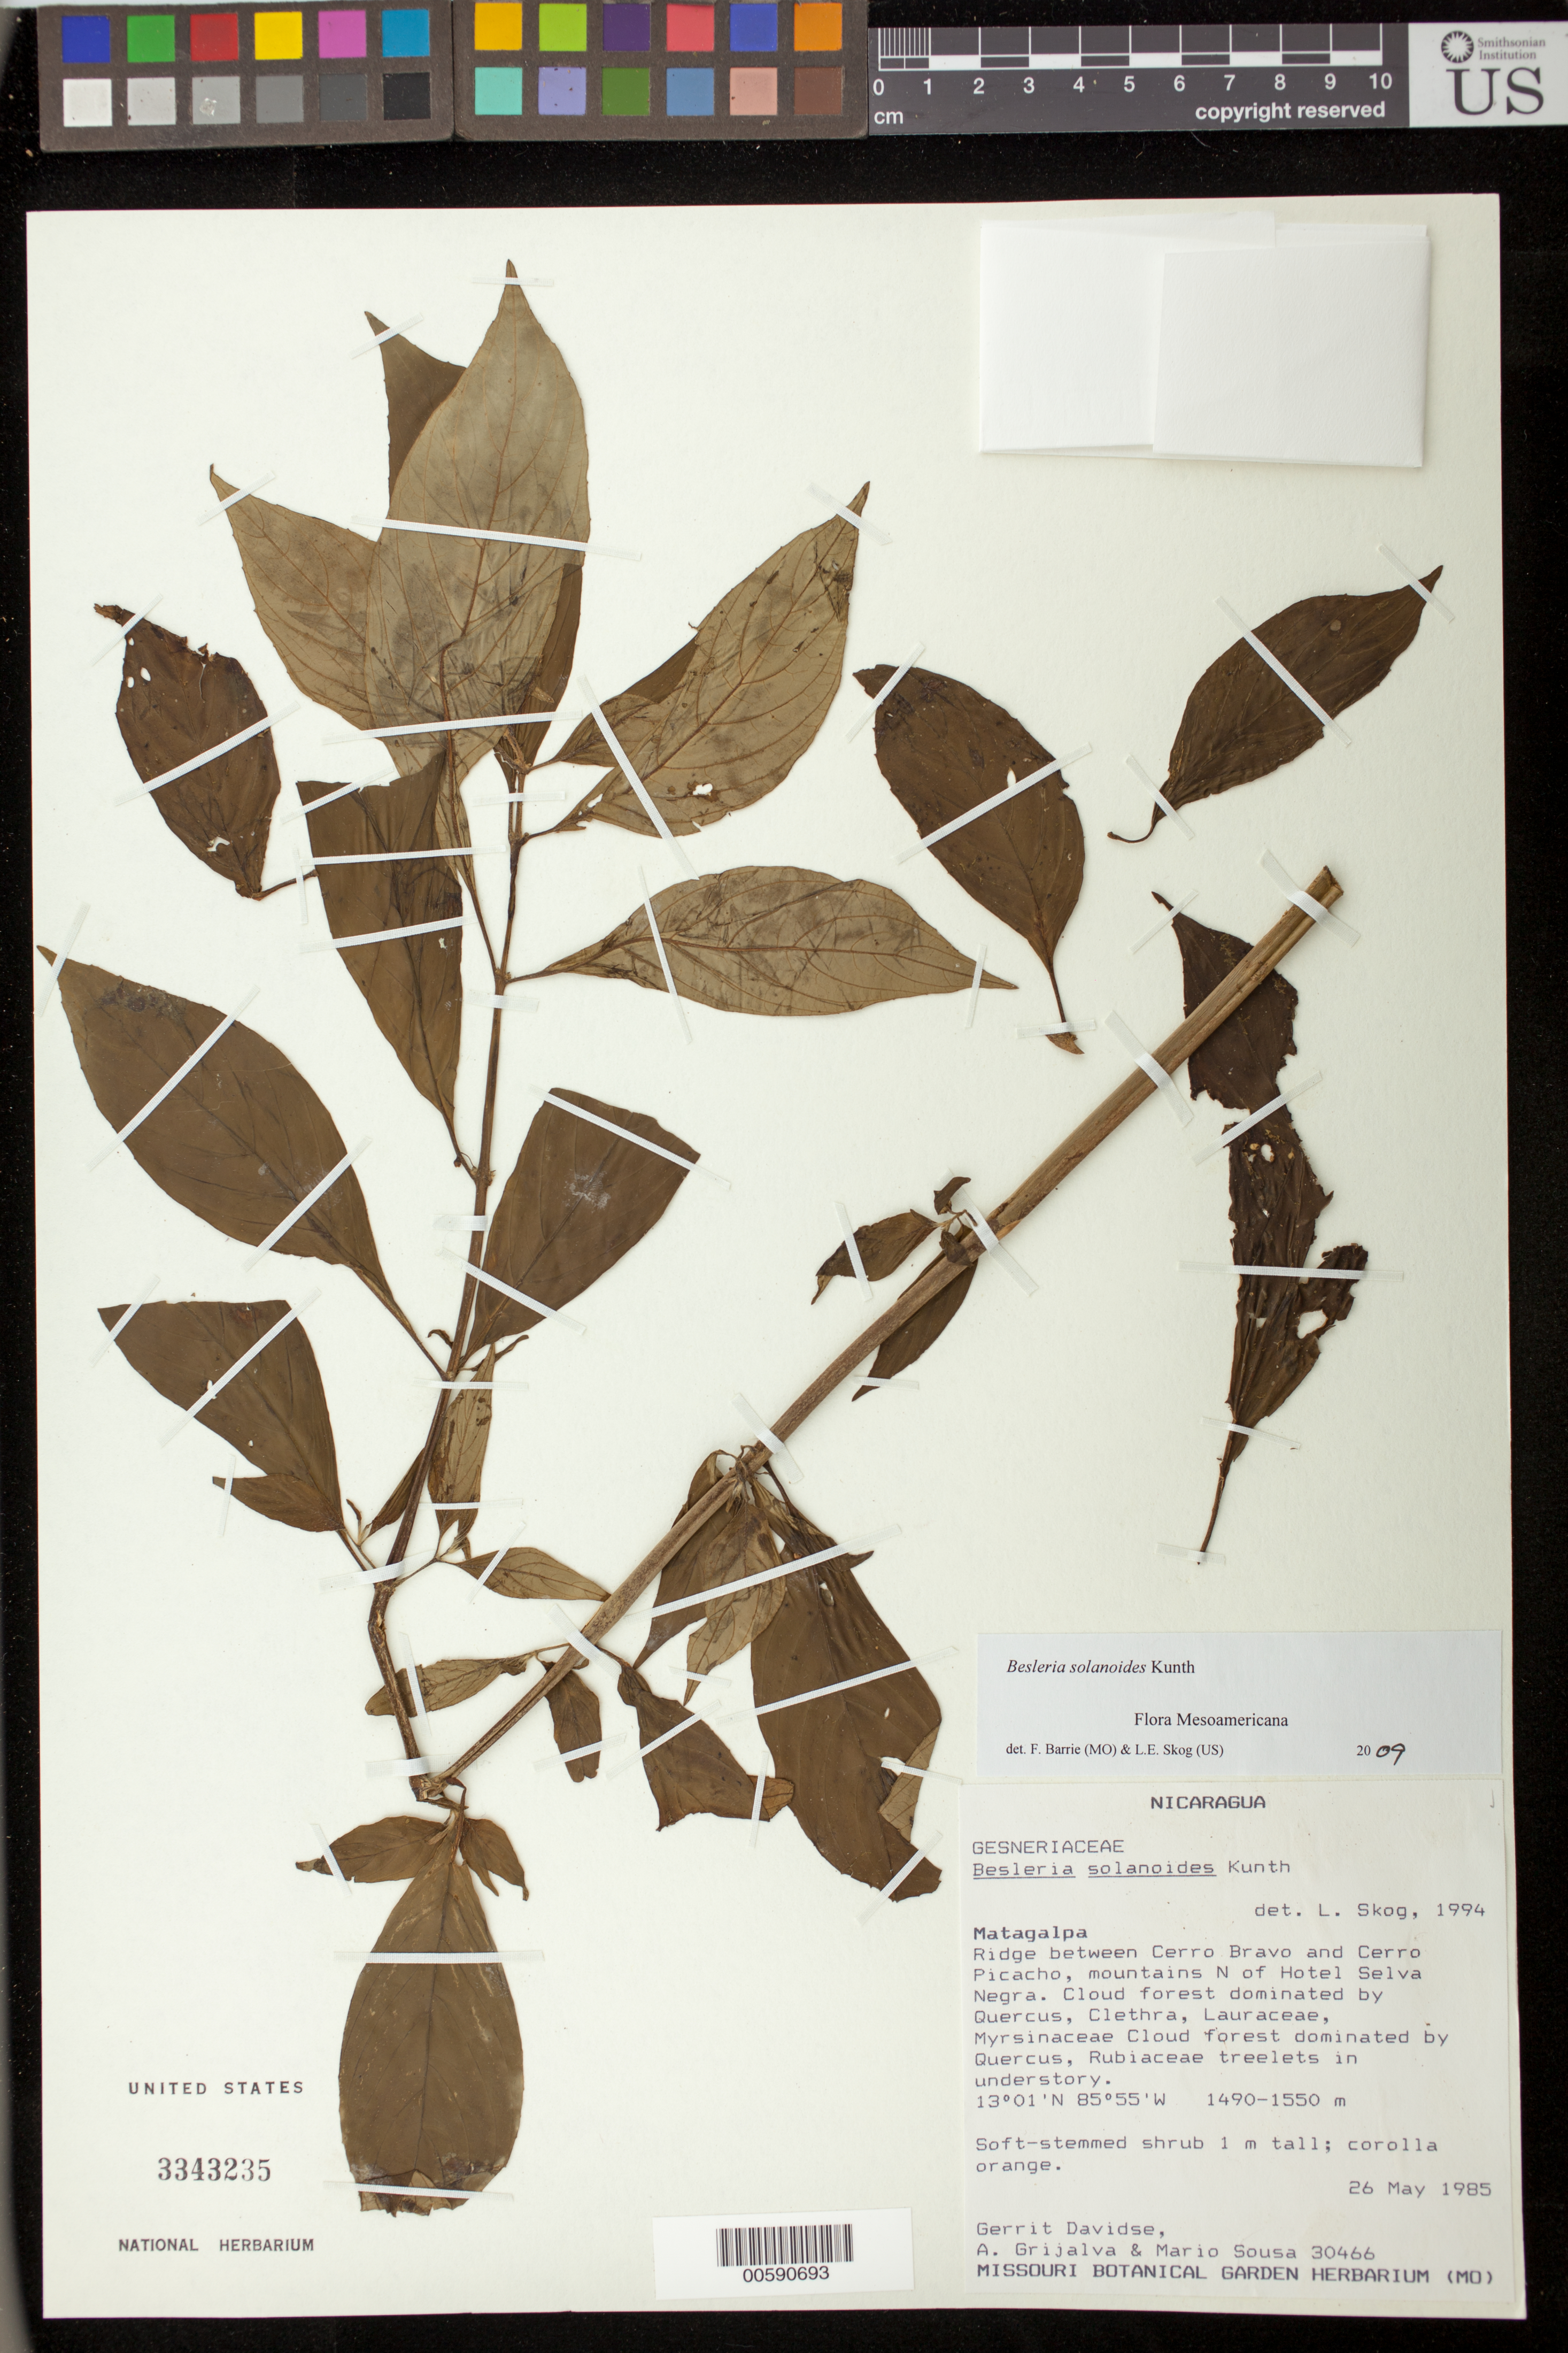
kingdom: Plantae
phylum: Tracheophyta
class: Magnoliopsida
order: Lamiales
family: Gesneriaceae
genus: Besleria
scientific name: Besleria solanoides var. solanoides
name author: Kunth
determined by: Skog, Laurence E.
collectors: G. Davidse, A. Grijalva P. & M. Sousa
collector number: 30466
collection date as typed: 26 May 1985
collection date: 1985-05-26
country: Nicaragua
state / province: Matagalpa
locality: Ridge between Cerro Bravo and Cerro Picacho, mountains N of Hotel Selva Negra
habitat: Cloud forest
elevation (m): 1490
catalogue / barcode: US 3343235